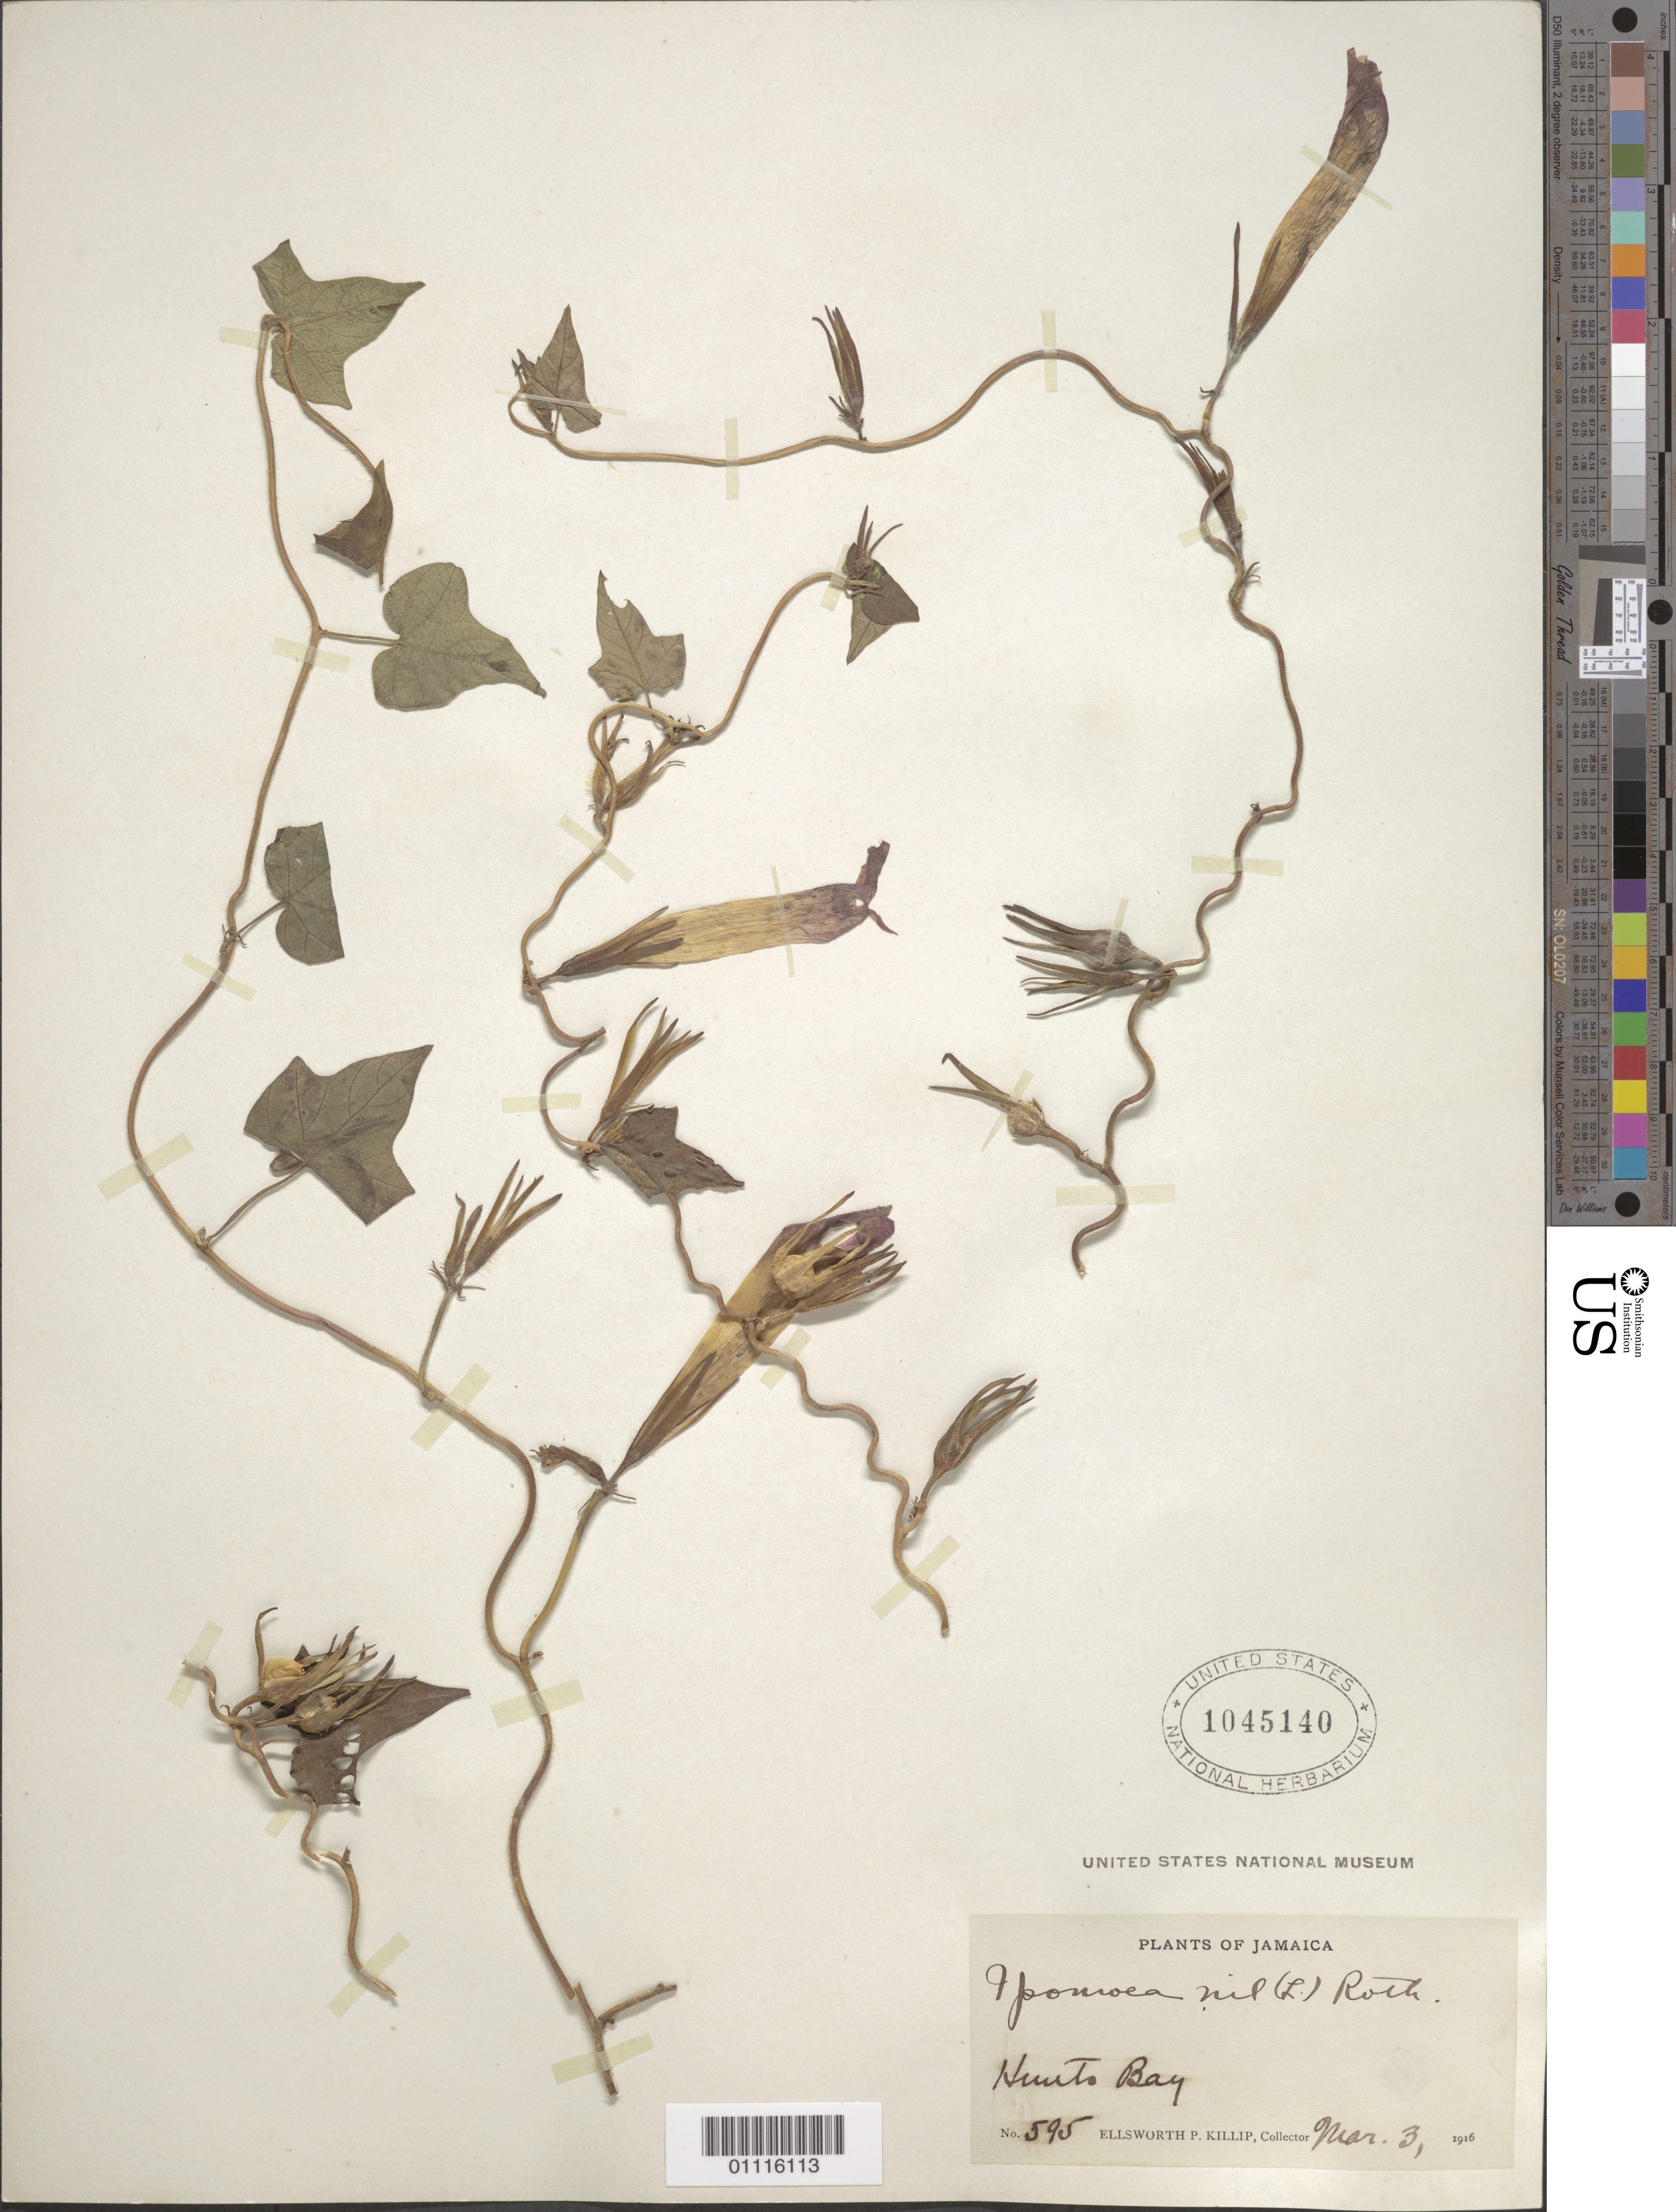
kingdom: Plantae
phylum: Tracheophyta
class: Magnoliopsida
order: Solanales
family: Convolvulaceae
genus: Ipomoea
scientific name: Ipomoea nil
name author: (L.) Roth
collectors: E. P. Killip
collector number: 595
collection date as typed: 03 Mar 1916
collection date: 1916-03-03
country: Jamaica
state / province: Kingston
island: Jamaica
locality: Hunts Bay.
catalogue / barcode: US 1045140